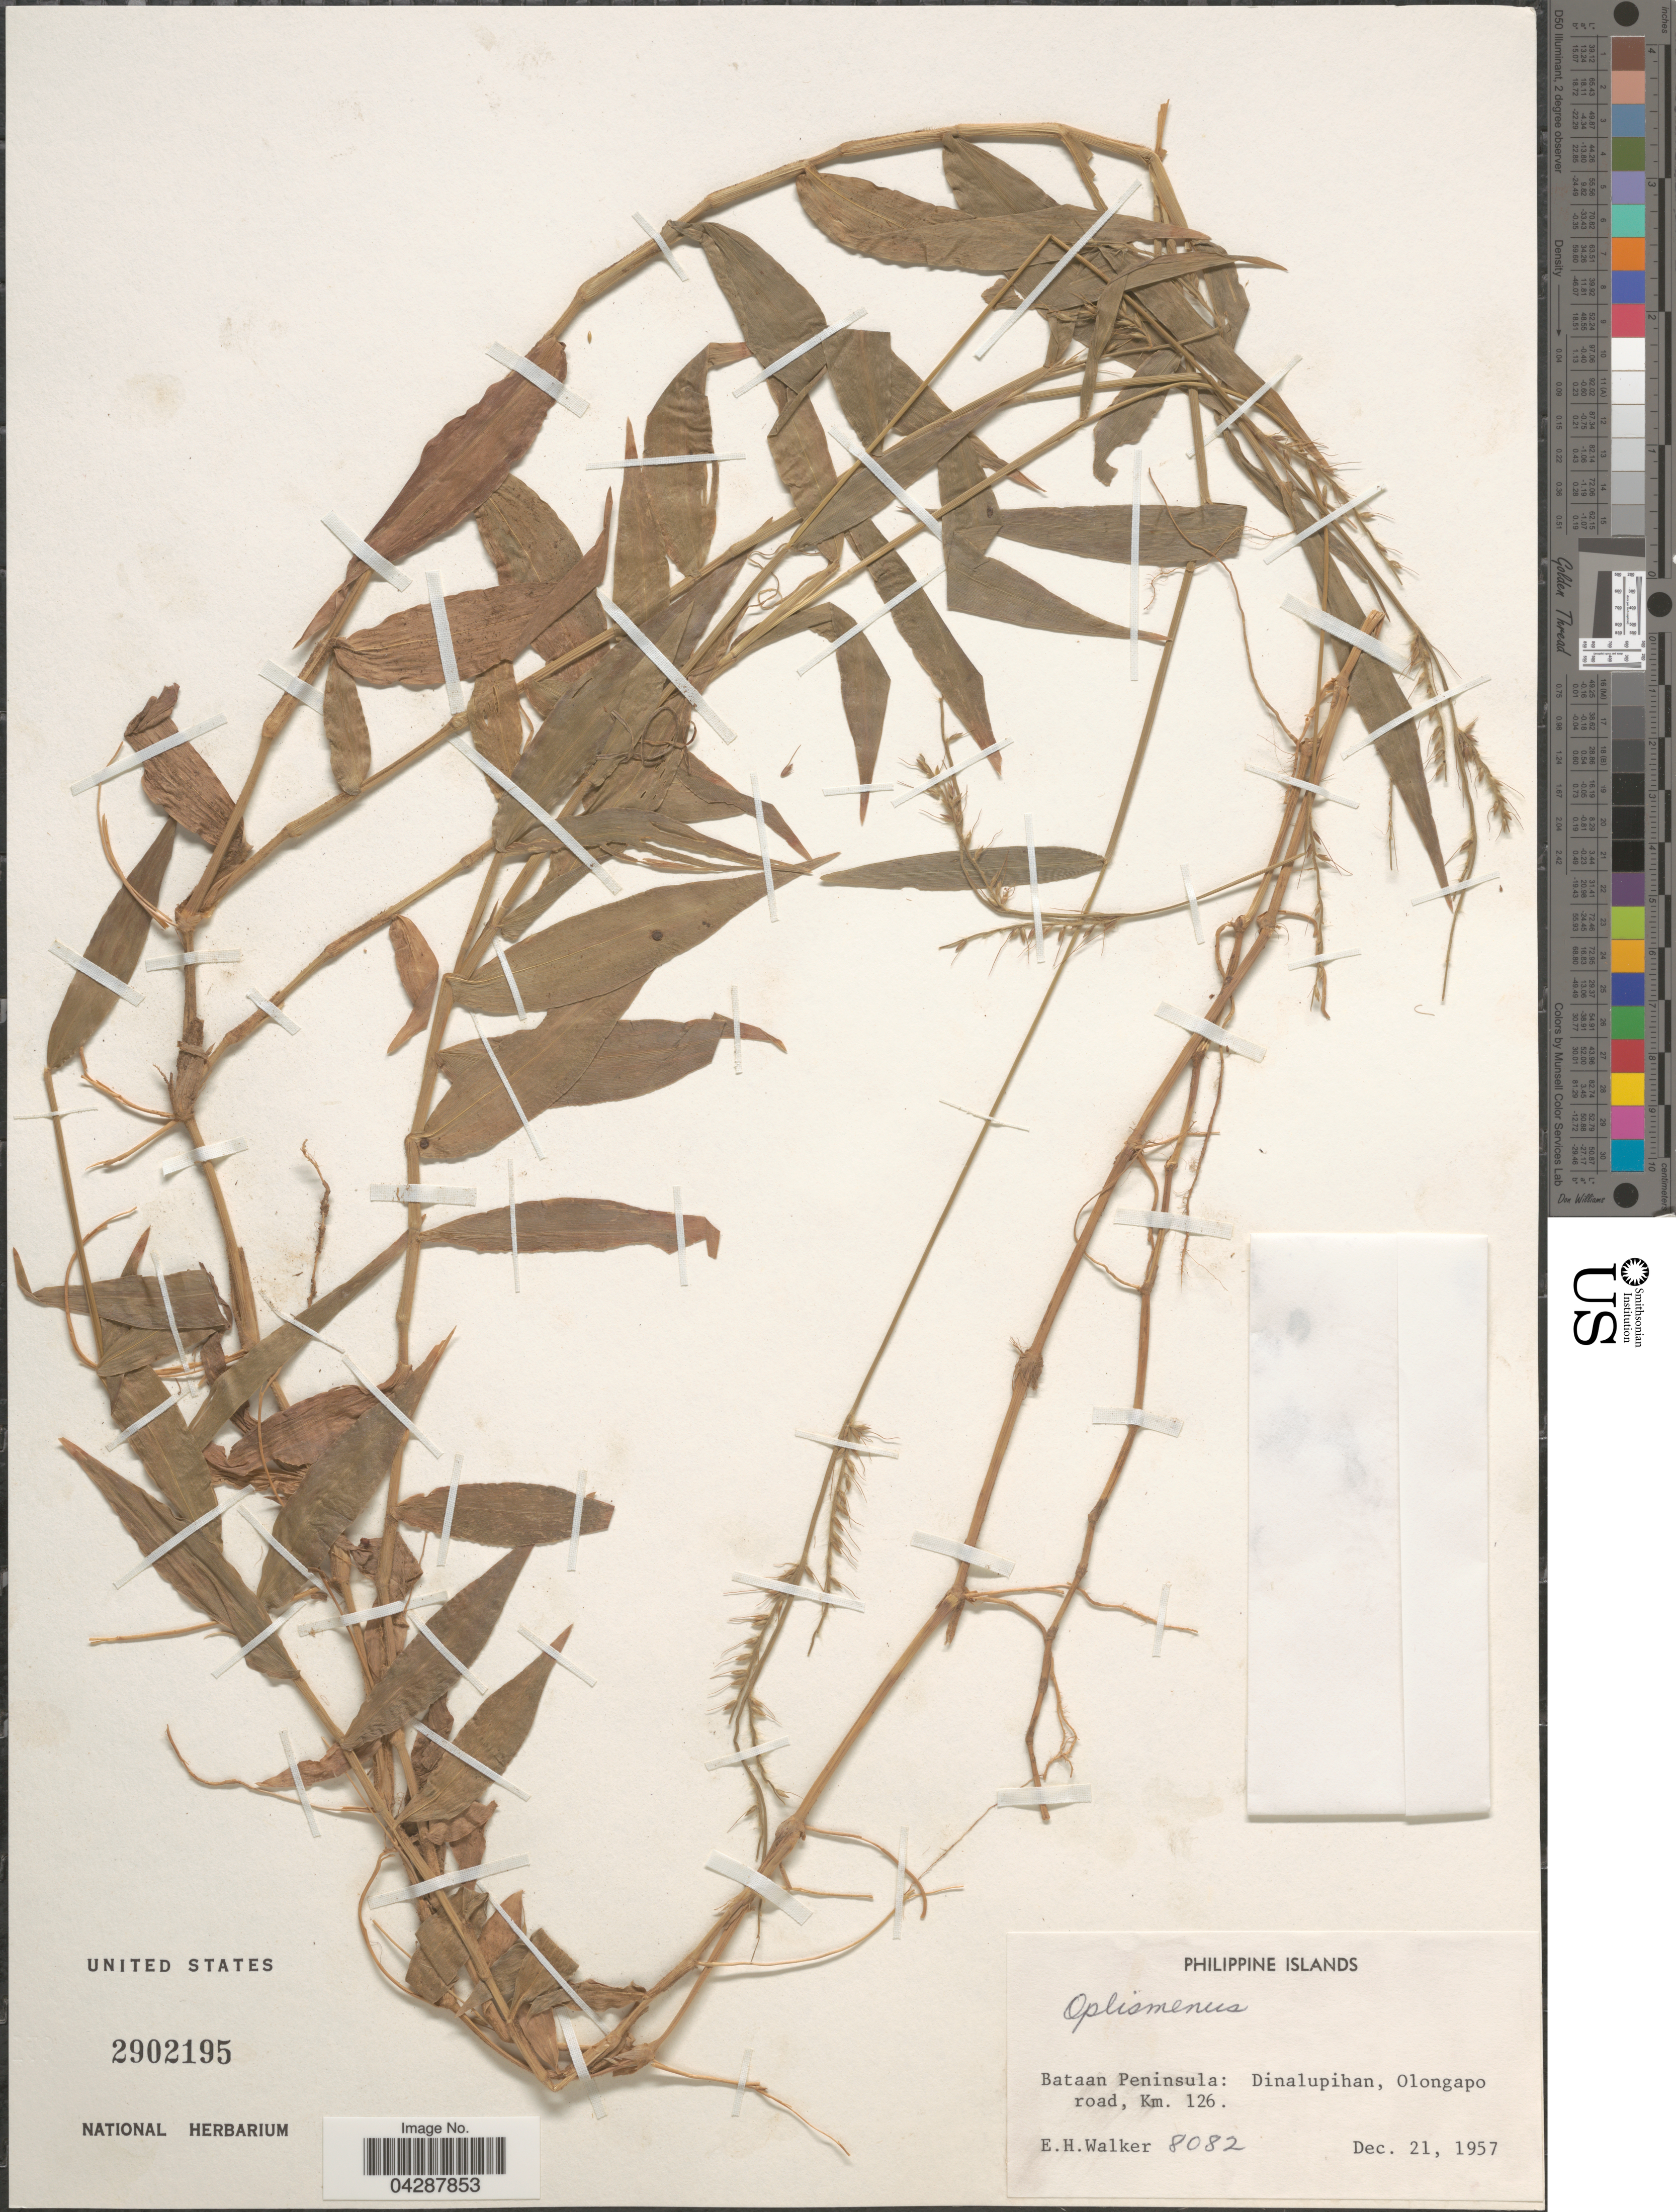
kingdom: Plantae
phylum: Tracheophyta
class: Liliopsida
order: Poales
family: Poaceae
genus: Oplismenus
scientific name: Oplismenus sp.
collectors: E. H. Walker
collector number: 8082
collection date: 1957-12-21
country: Philippines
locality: Bataan Peninsula: Dinalupihan, Olongapo road, Km. 126.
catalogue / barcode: US 2902195